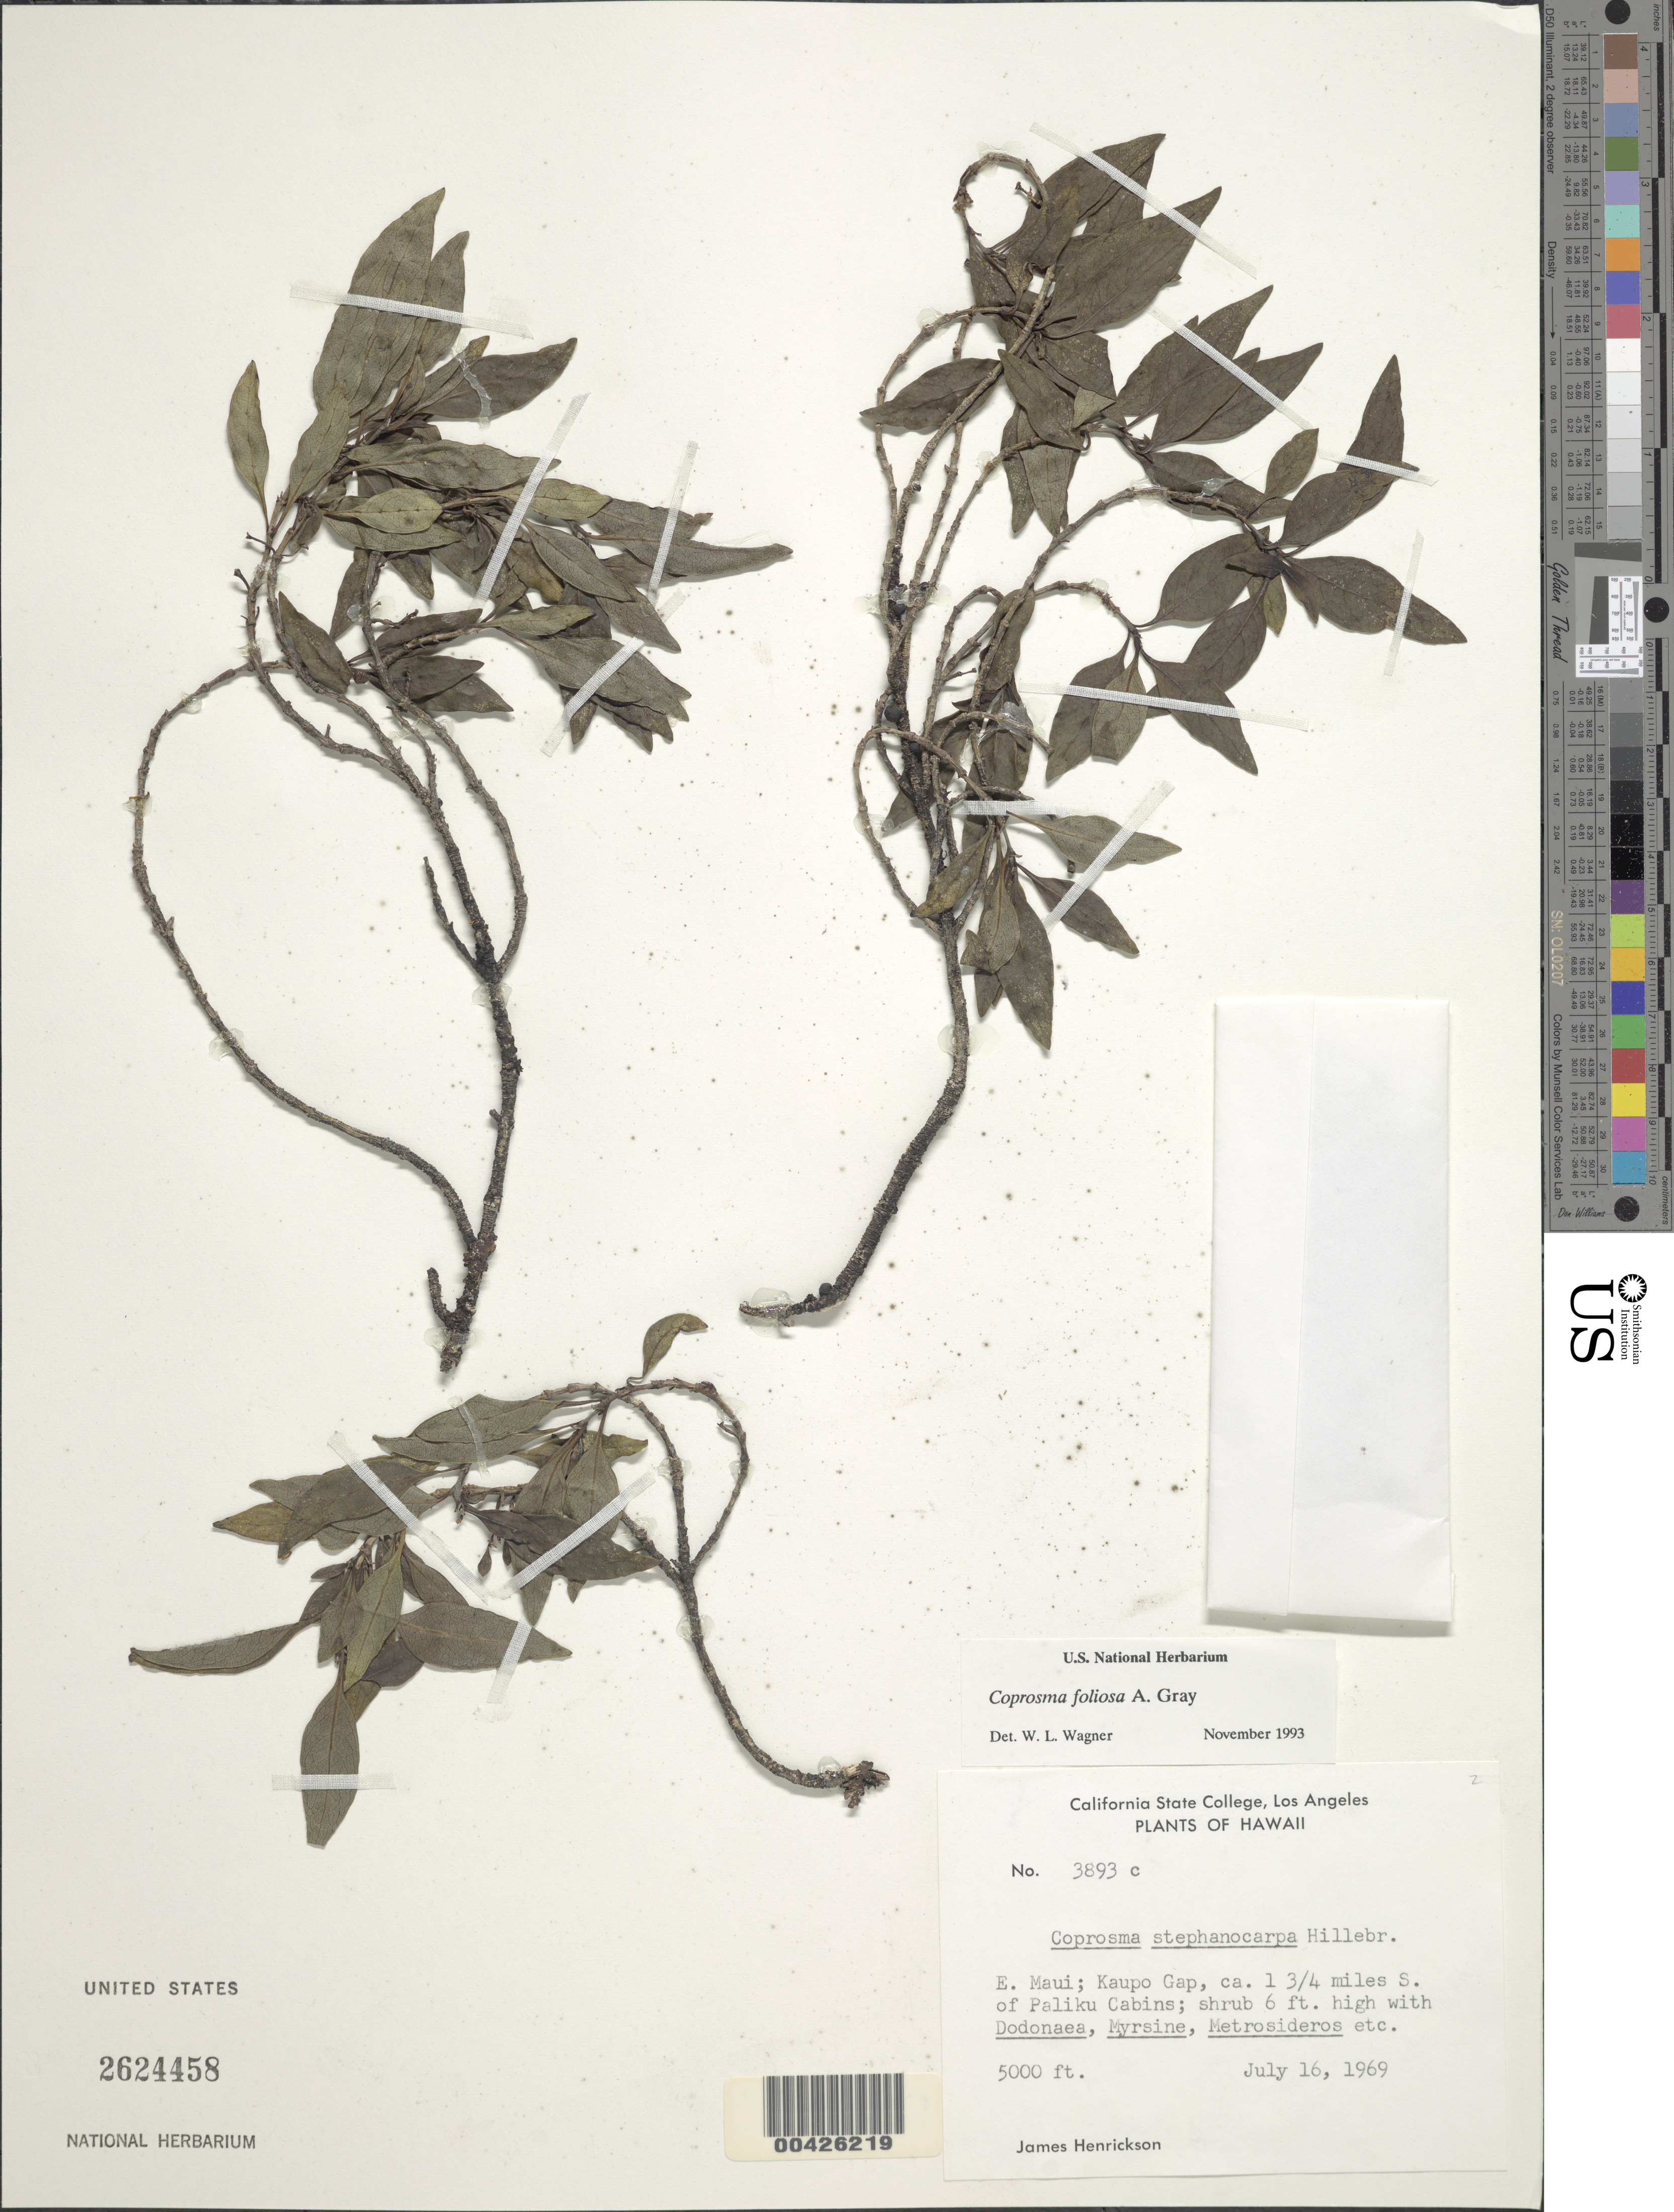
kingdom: Plantae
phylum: Tracheophyta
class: Magnoliopsida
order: Gentianales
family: Rubiaceae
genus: Coprosma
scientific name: Coprosma foliosa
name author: A. Gray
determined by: Wagner, W. L., (BOT), Smithsonian Institution - National Museum of Natural History (UNITED STATES)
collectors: J. S. Henrickson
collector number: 3893c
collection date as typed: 16 Jul 1969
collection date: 1969-07-16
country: United States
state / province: Hawaii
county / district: Maui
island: Maui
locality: E Maui; Kaupo Gap, ca 1 3/4 mi S of Paliku Cabins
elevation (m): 1524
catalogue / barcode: US 2624458